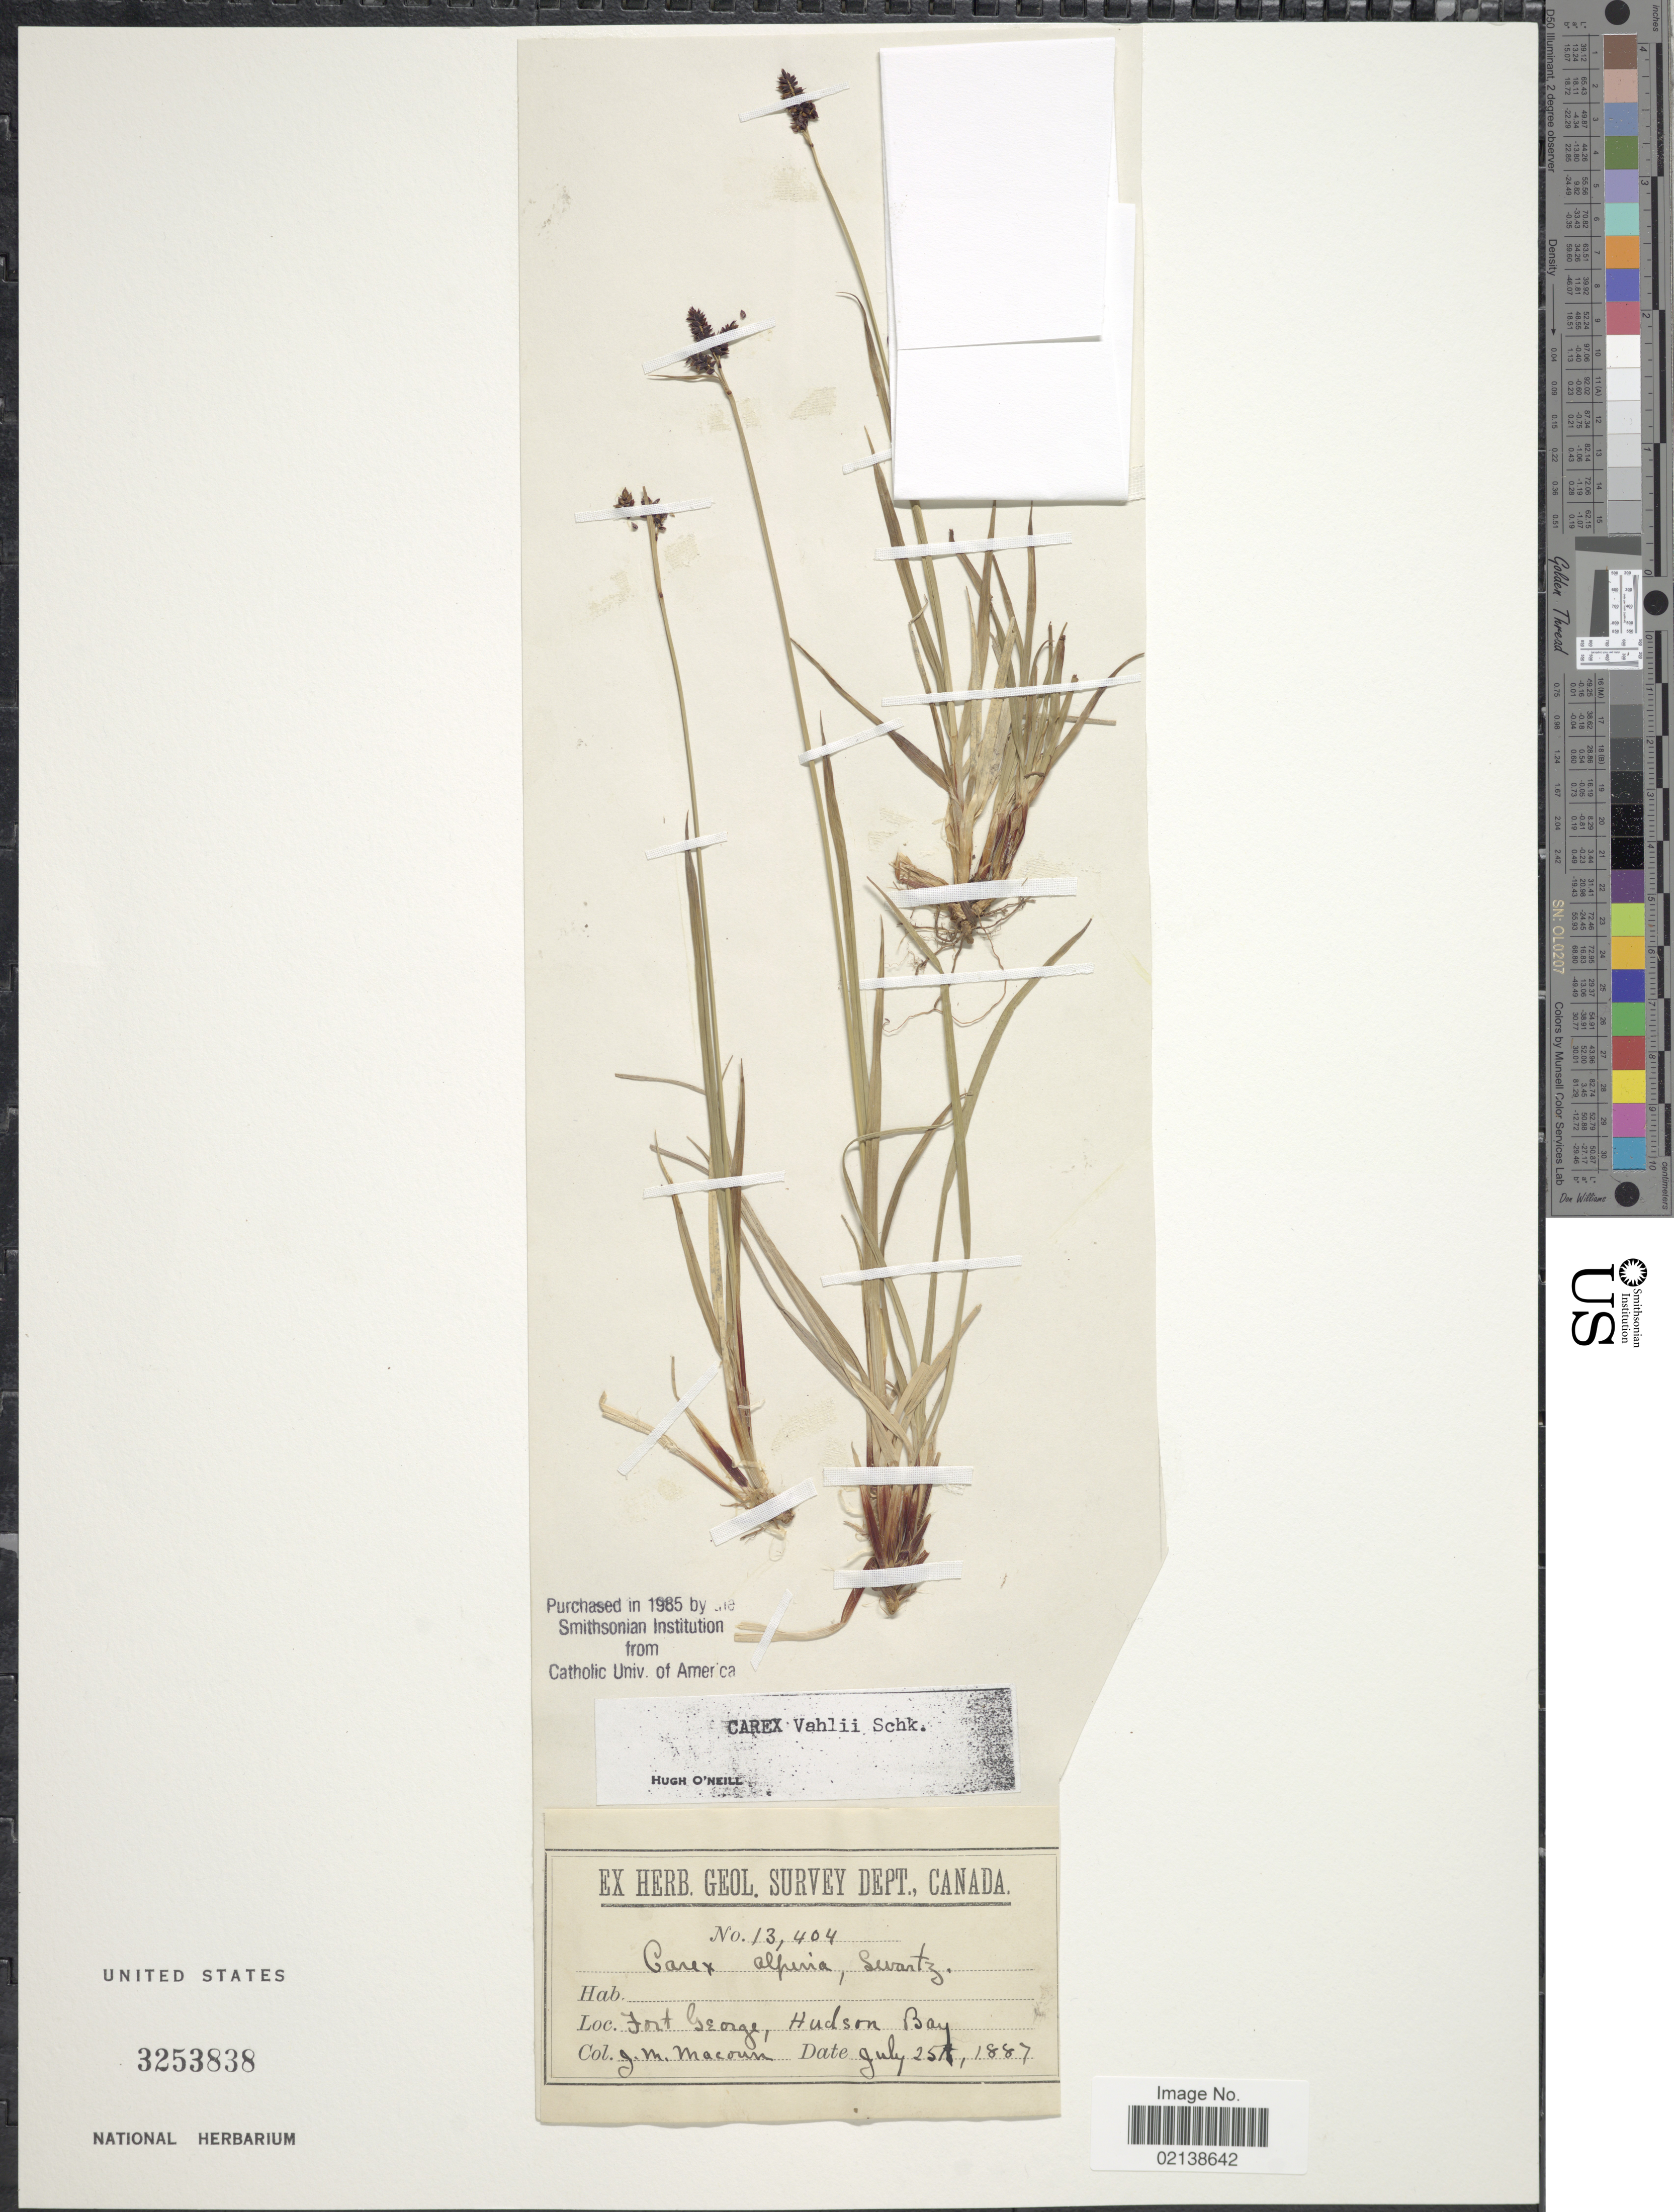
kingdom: Plantae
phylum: Tracheophyta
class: Liliopsida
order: Poales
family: Cyperaceae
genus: Carex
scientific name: Carex norvegica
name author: Retz.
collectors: J. M. Macoun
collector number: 13404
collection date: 1887-07-25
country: Canada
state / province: Quebec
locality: Fort George, Hudson Bay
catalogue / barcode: US 3253838